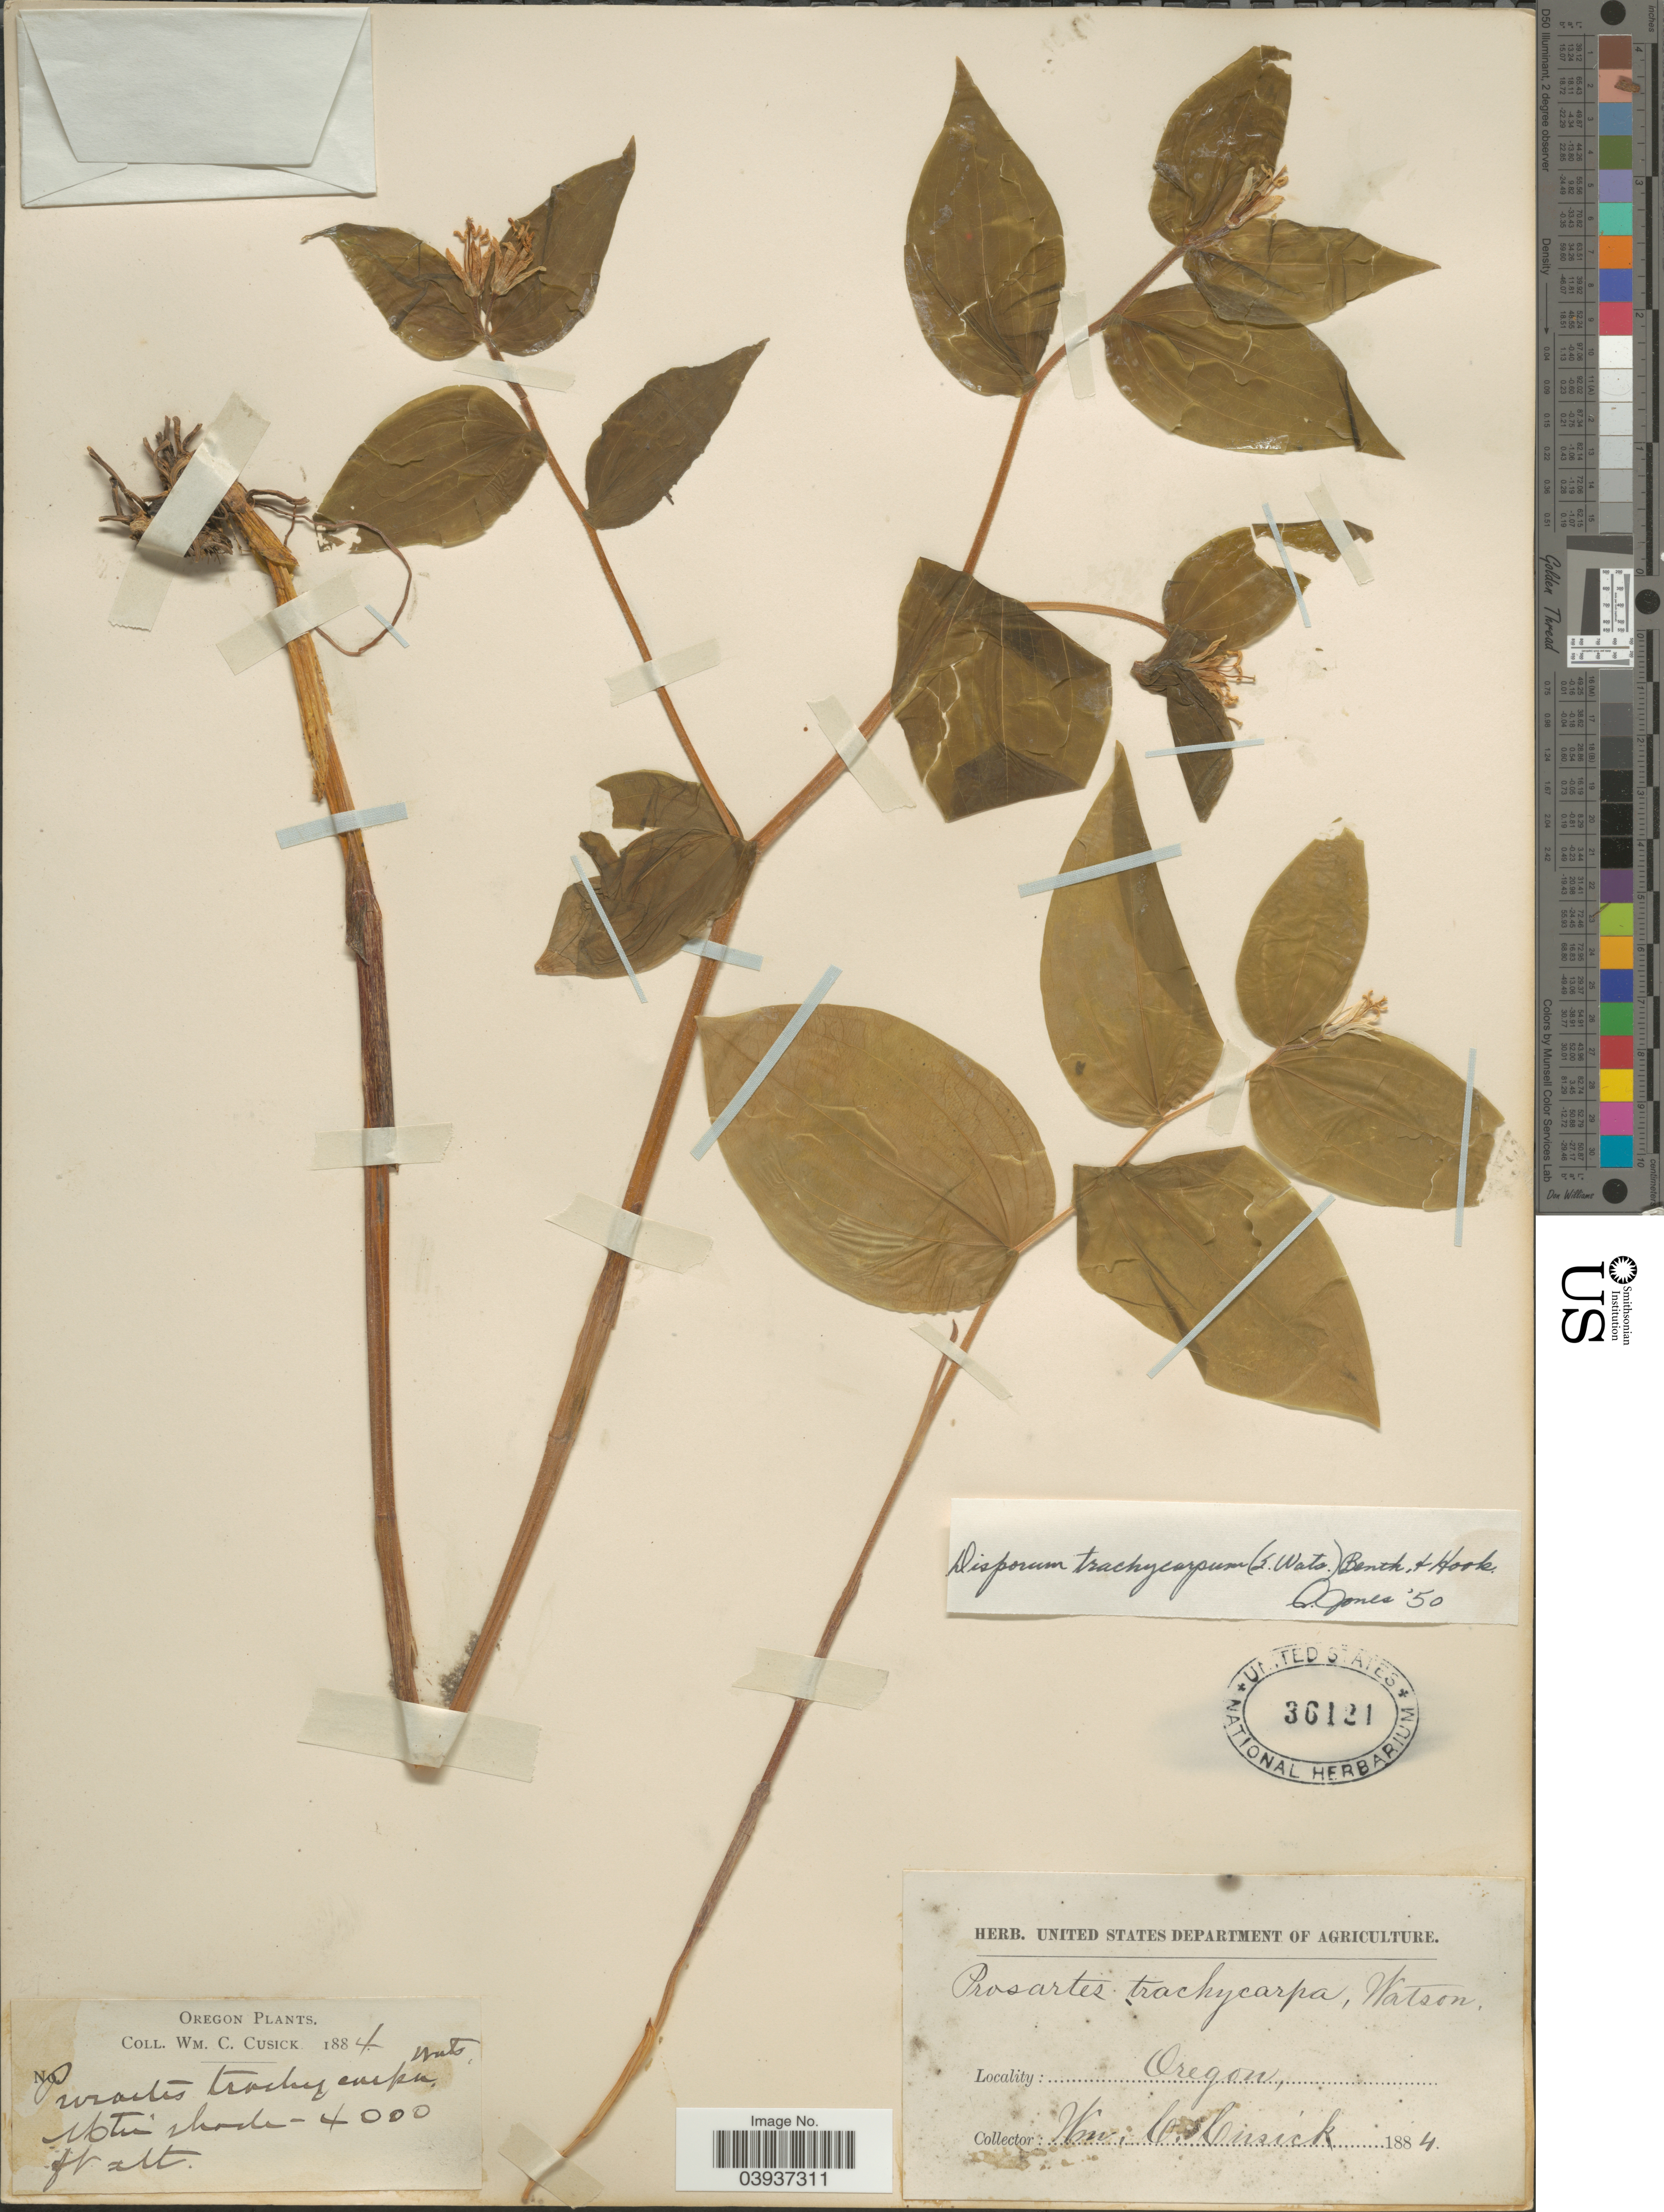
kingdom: Plantae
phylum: Tracheophyta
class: Liliopsida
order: Liliales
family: Colchicaceae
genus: Disporum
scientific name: Disporum trachycarpum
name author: (S. Watson) Benth. & Hook. f.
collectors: W. C. Cusick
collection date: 1884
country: United States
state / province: Oregon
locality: Mtn shade.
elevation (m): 1219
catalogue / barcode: US 36121